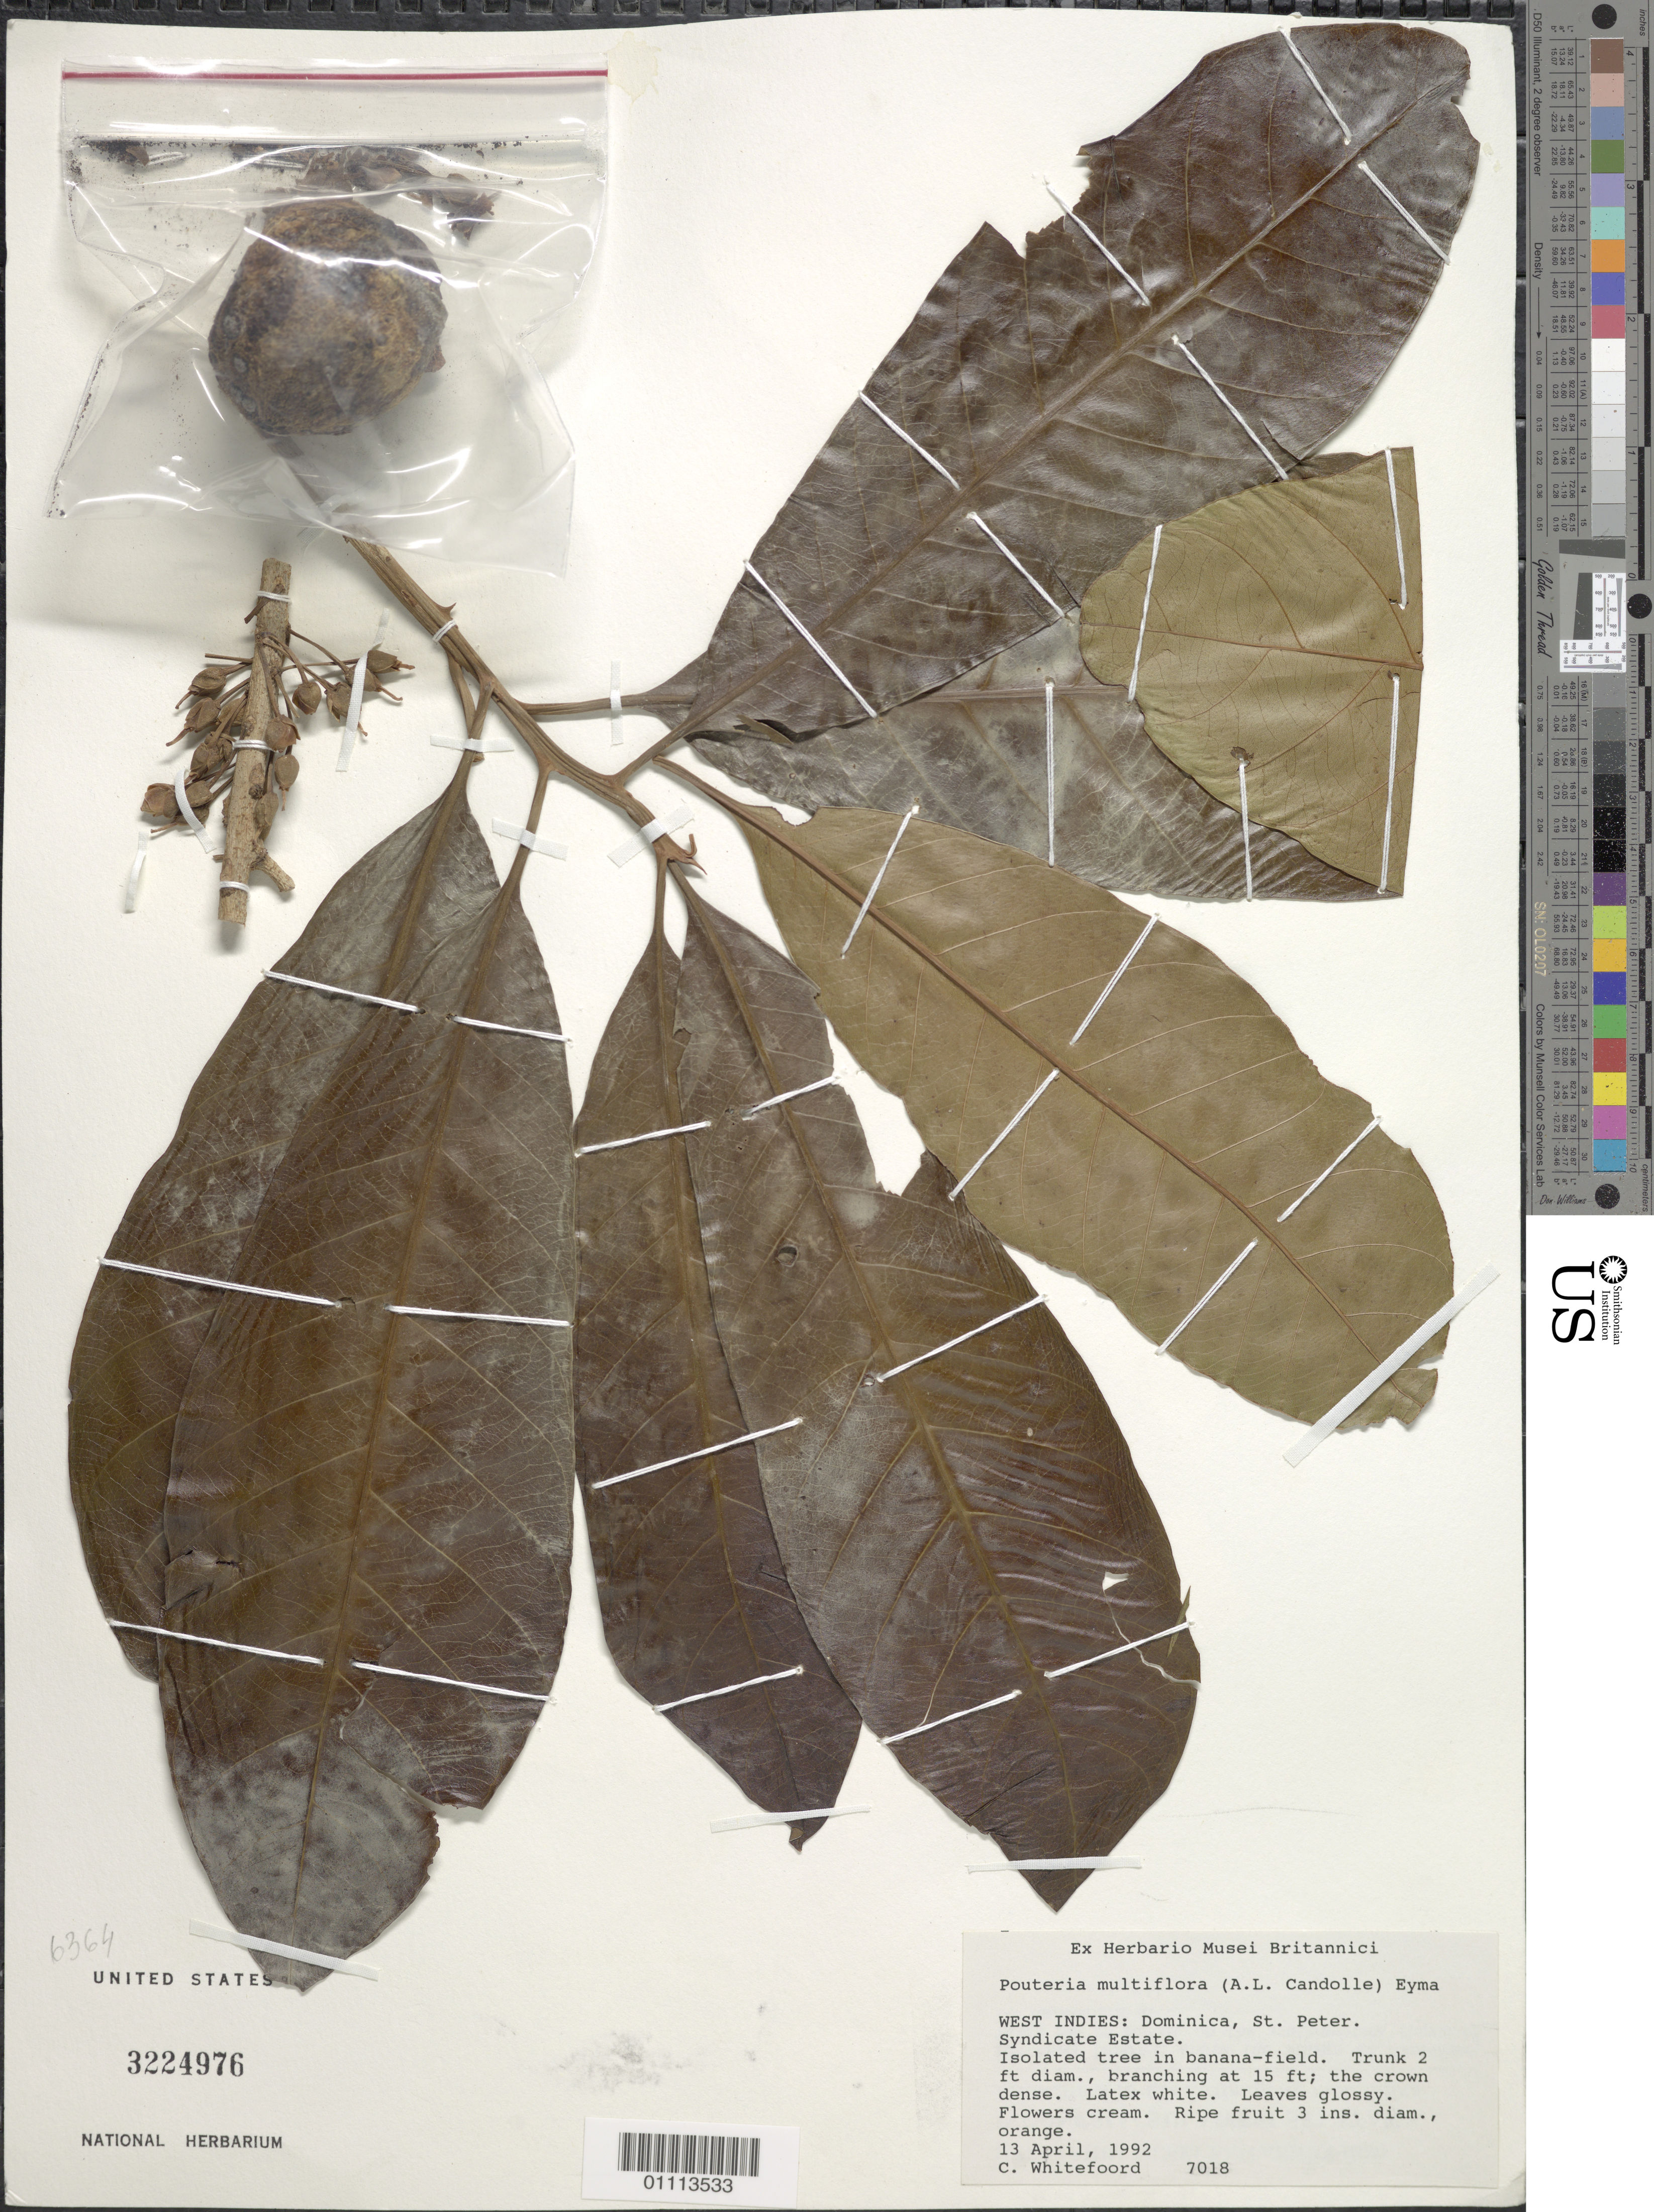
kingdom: Plantae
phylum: Tracheophyta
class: Magnoliopsida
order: Ericales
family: Sapotaceae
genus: Pouteria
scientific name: Pouteria multiflora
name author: (A. DC.) Eyma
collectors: C. Whitefoord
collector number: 7018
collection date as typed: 13 Apr 1992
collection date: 1992-04-13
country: Dominica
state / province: St. Peter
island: Dominica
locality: Syndicate Estate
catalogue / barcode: US 3224976